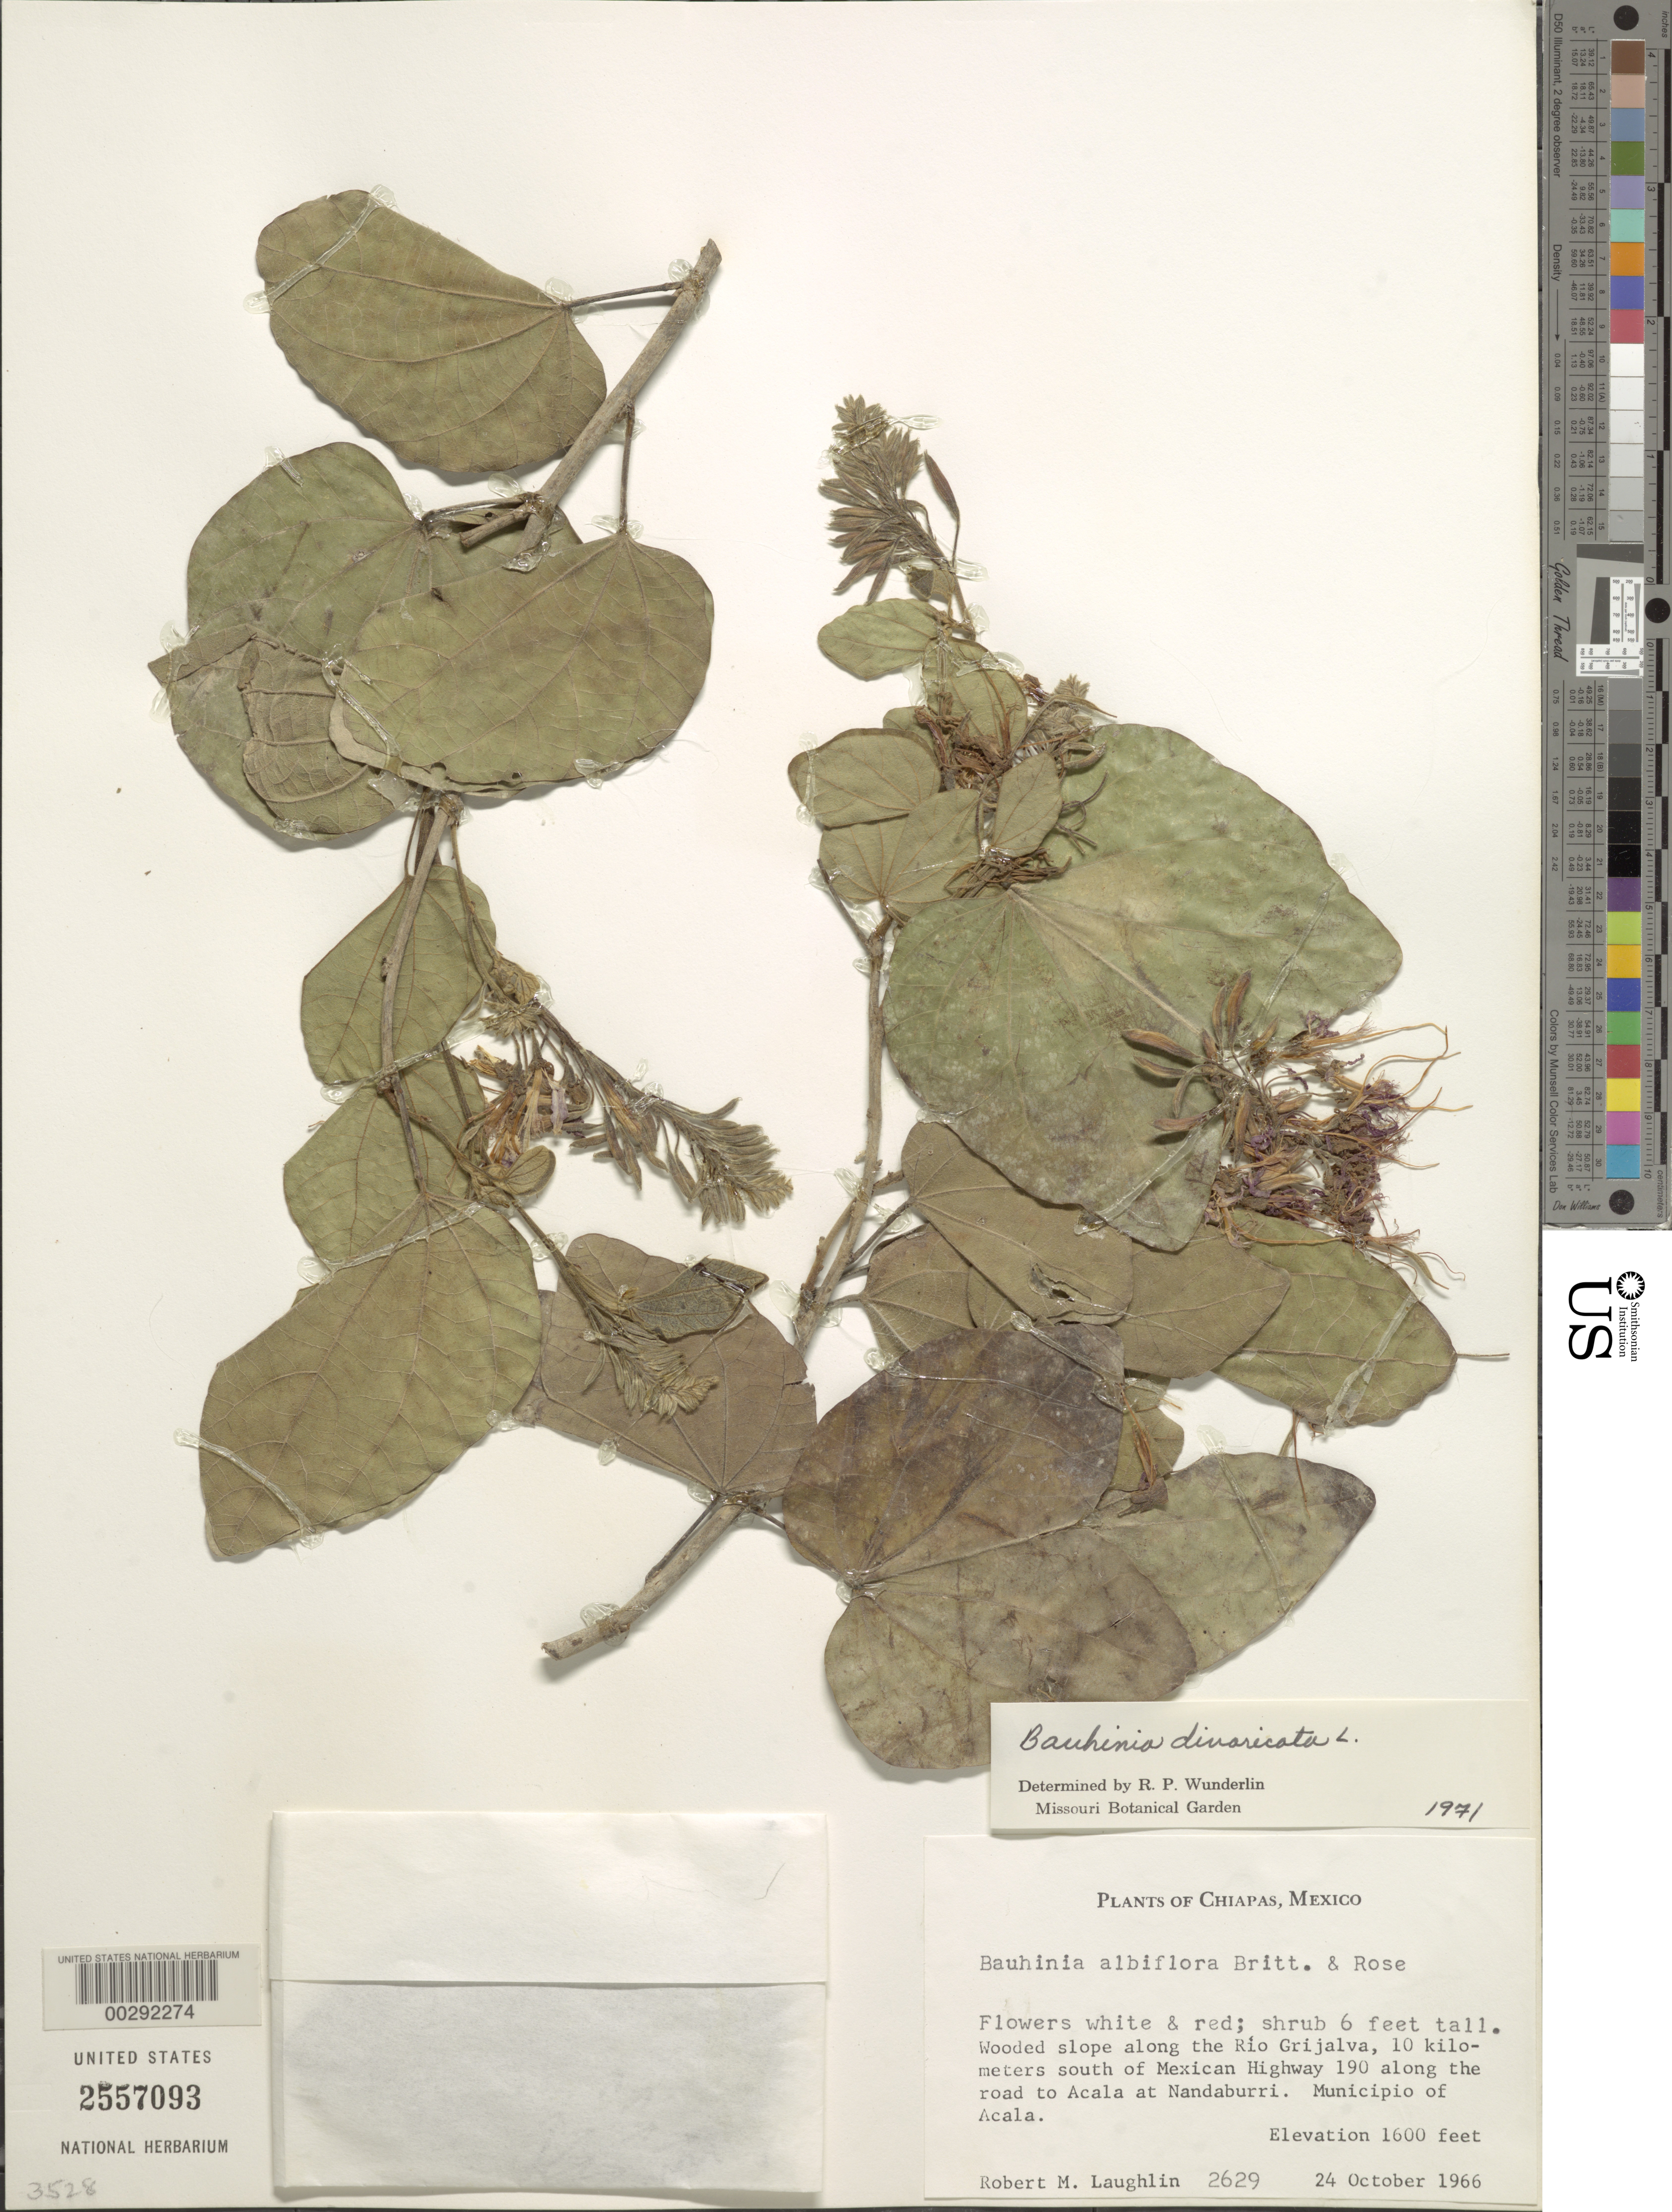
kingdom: Plantae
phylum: Tracheophyta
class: Magnoliopsida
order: Fabales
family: Fabaceae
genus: Bauhinia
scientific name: Bauhinia divaricata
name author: L.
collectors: R. M. Laughlin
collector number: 2629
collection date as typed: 24 Oct 1966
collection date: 1966-10-24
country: Mexico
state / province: Chiapas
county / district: Acala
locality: Along the Rio Grijalva, 10 km S of Mexican highway 190 along the road to Acala at Nandaburri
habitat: Wooded slope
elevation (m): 488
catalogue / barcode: US 2557093